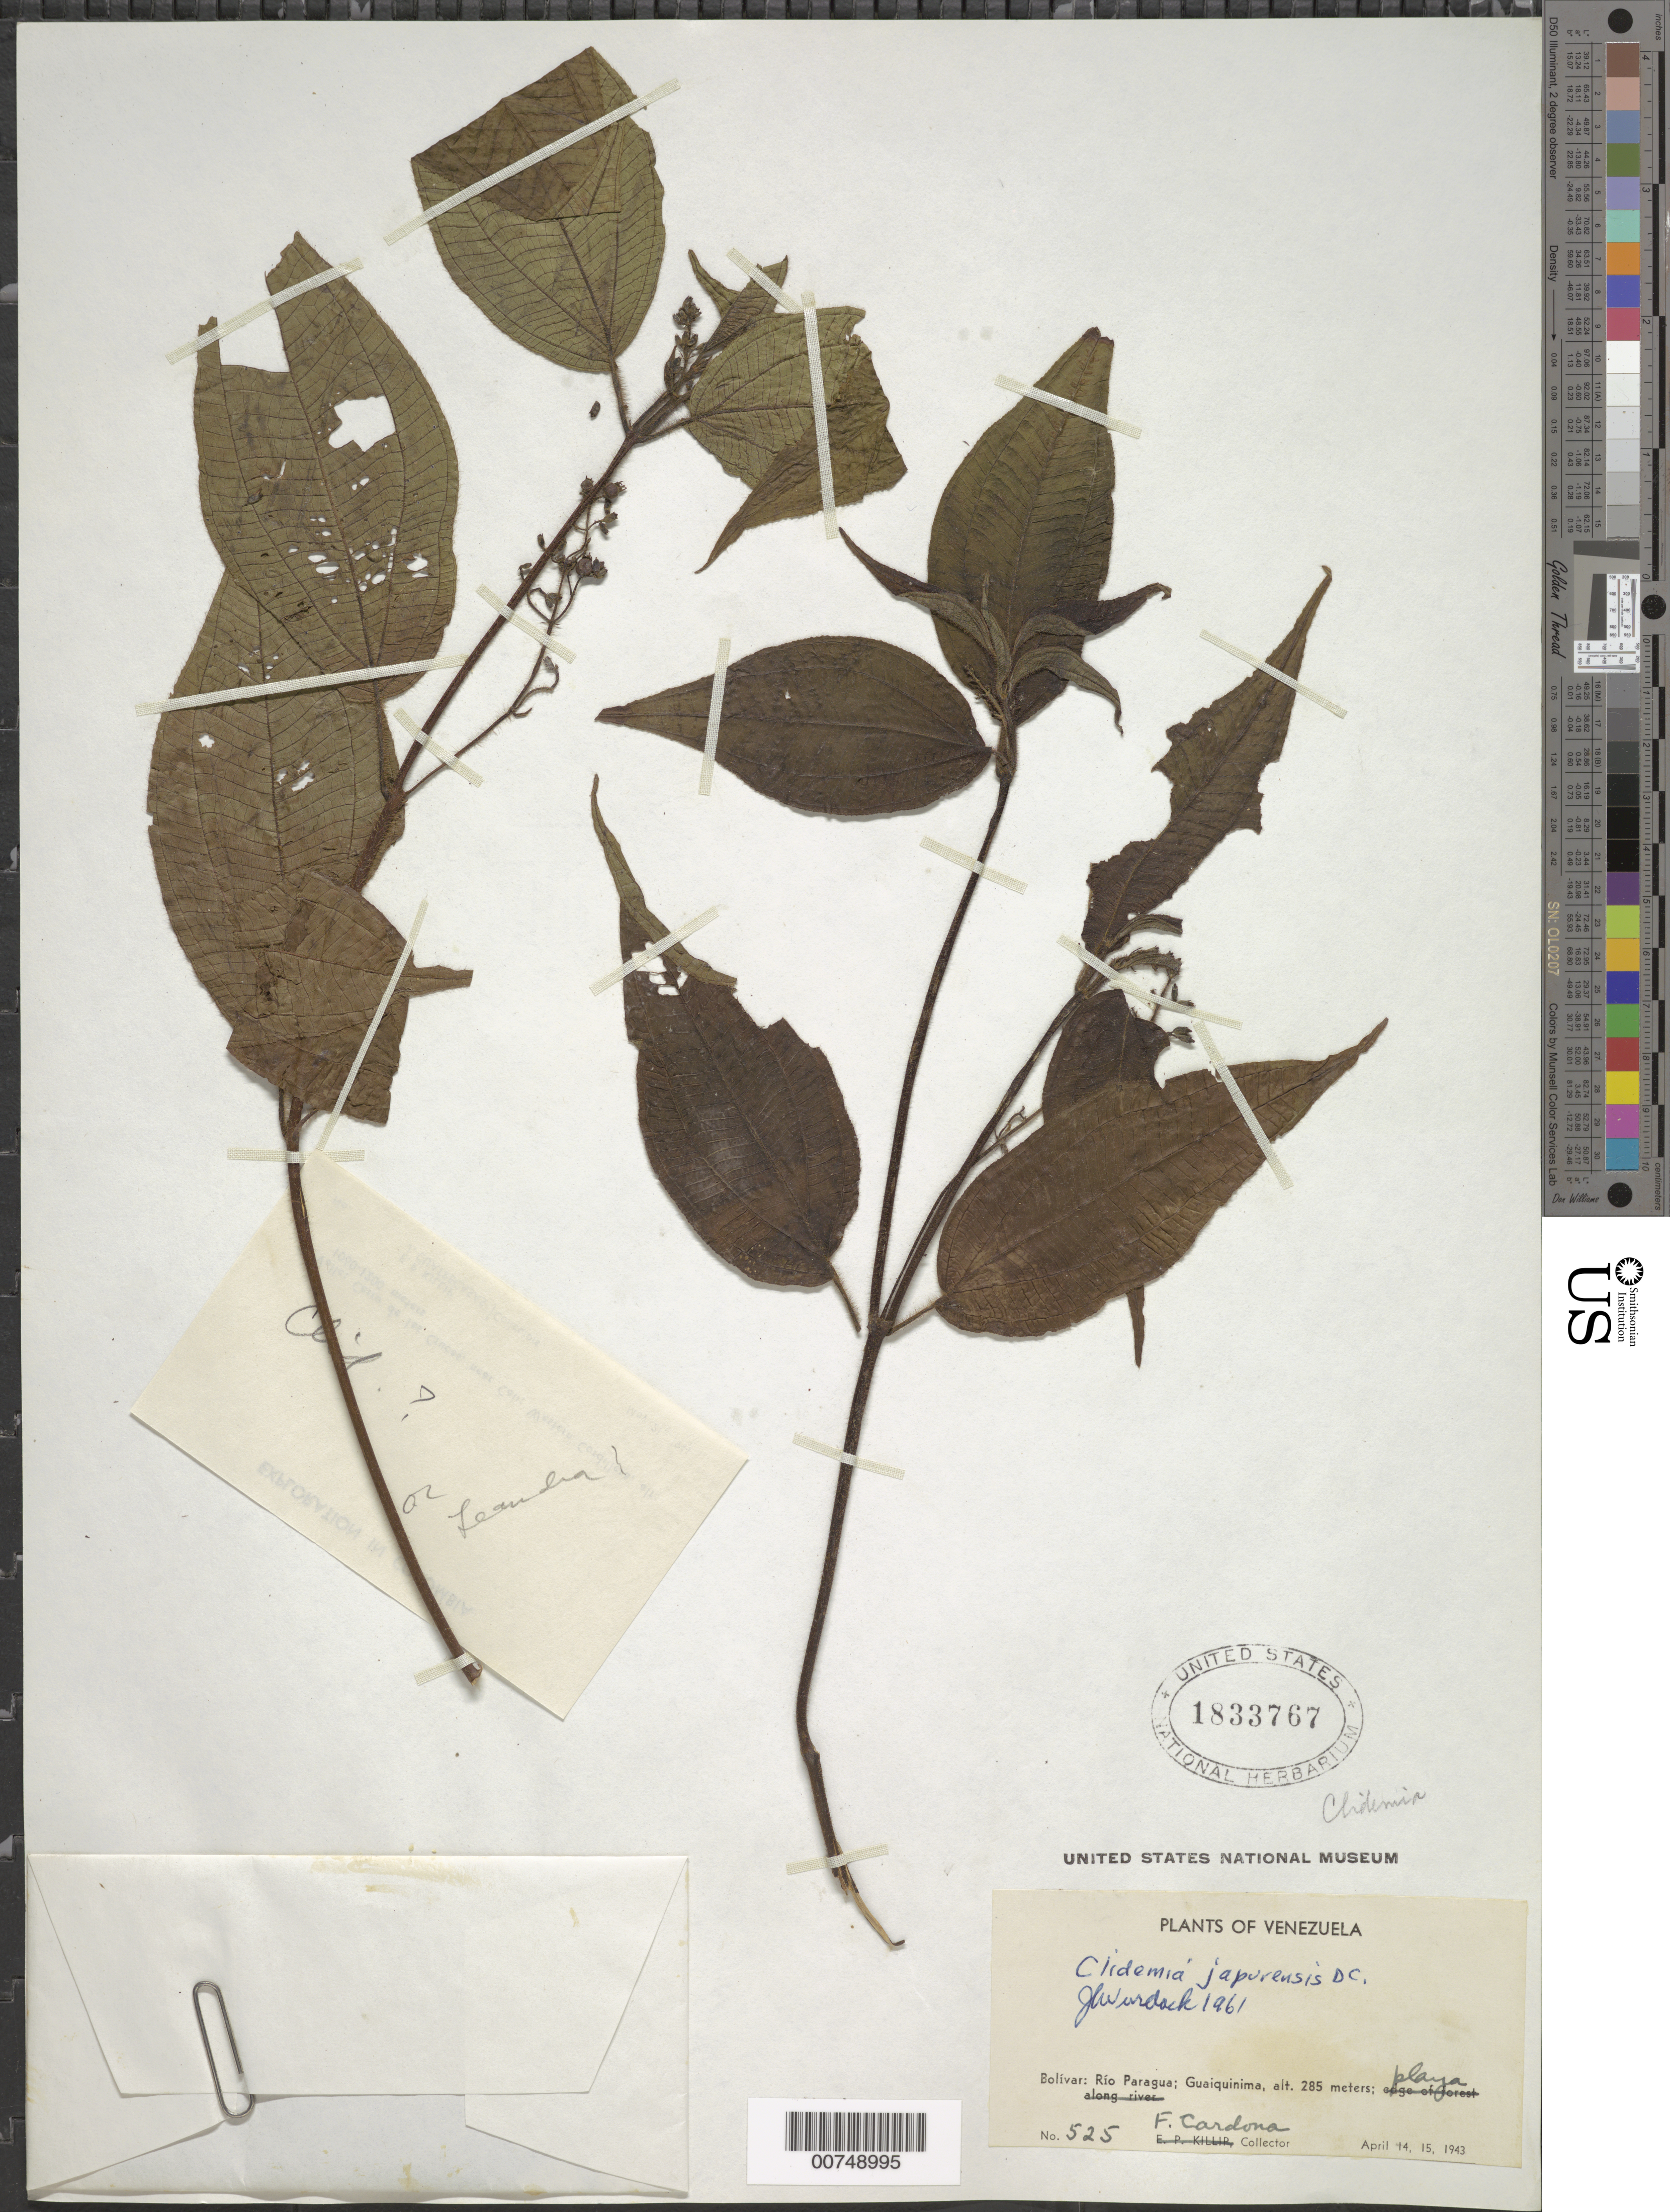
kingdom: Plantae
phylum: Tracheophyta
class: Magnoliopsida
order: Myrtales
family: Melastomataceae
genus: Clidemia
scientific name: Clidemia japurensis var. japurensis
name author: DC.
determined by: Wurdack, John J., (US), US (UNITED STATES)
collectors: F. Cardona Puig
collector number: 525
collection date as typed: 14-Apr-43 to 15-Apr-43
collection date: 1943-04-14/1943-04-15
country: Venezuela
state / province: Bolívar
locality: Río Paragua, Guaiquinima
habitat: Playa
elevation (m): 285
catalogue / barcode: US 1833767